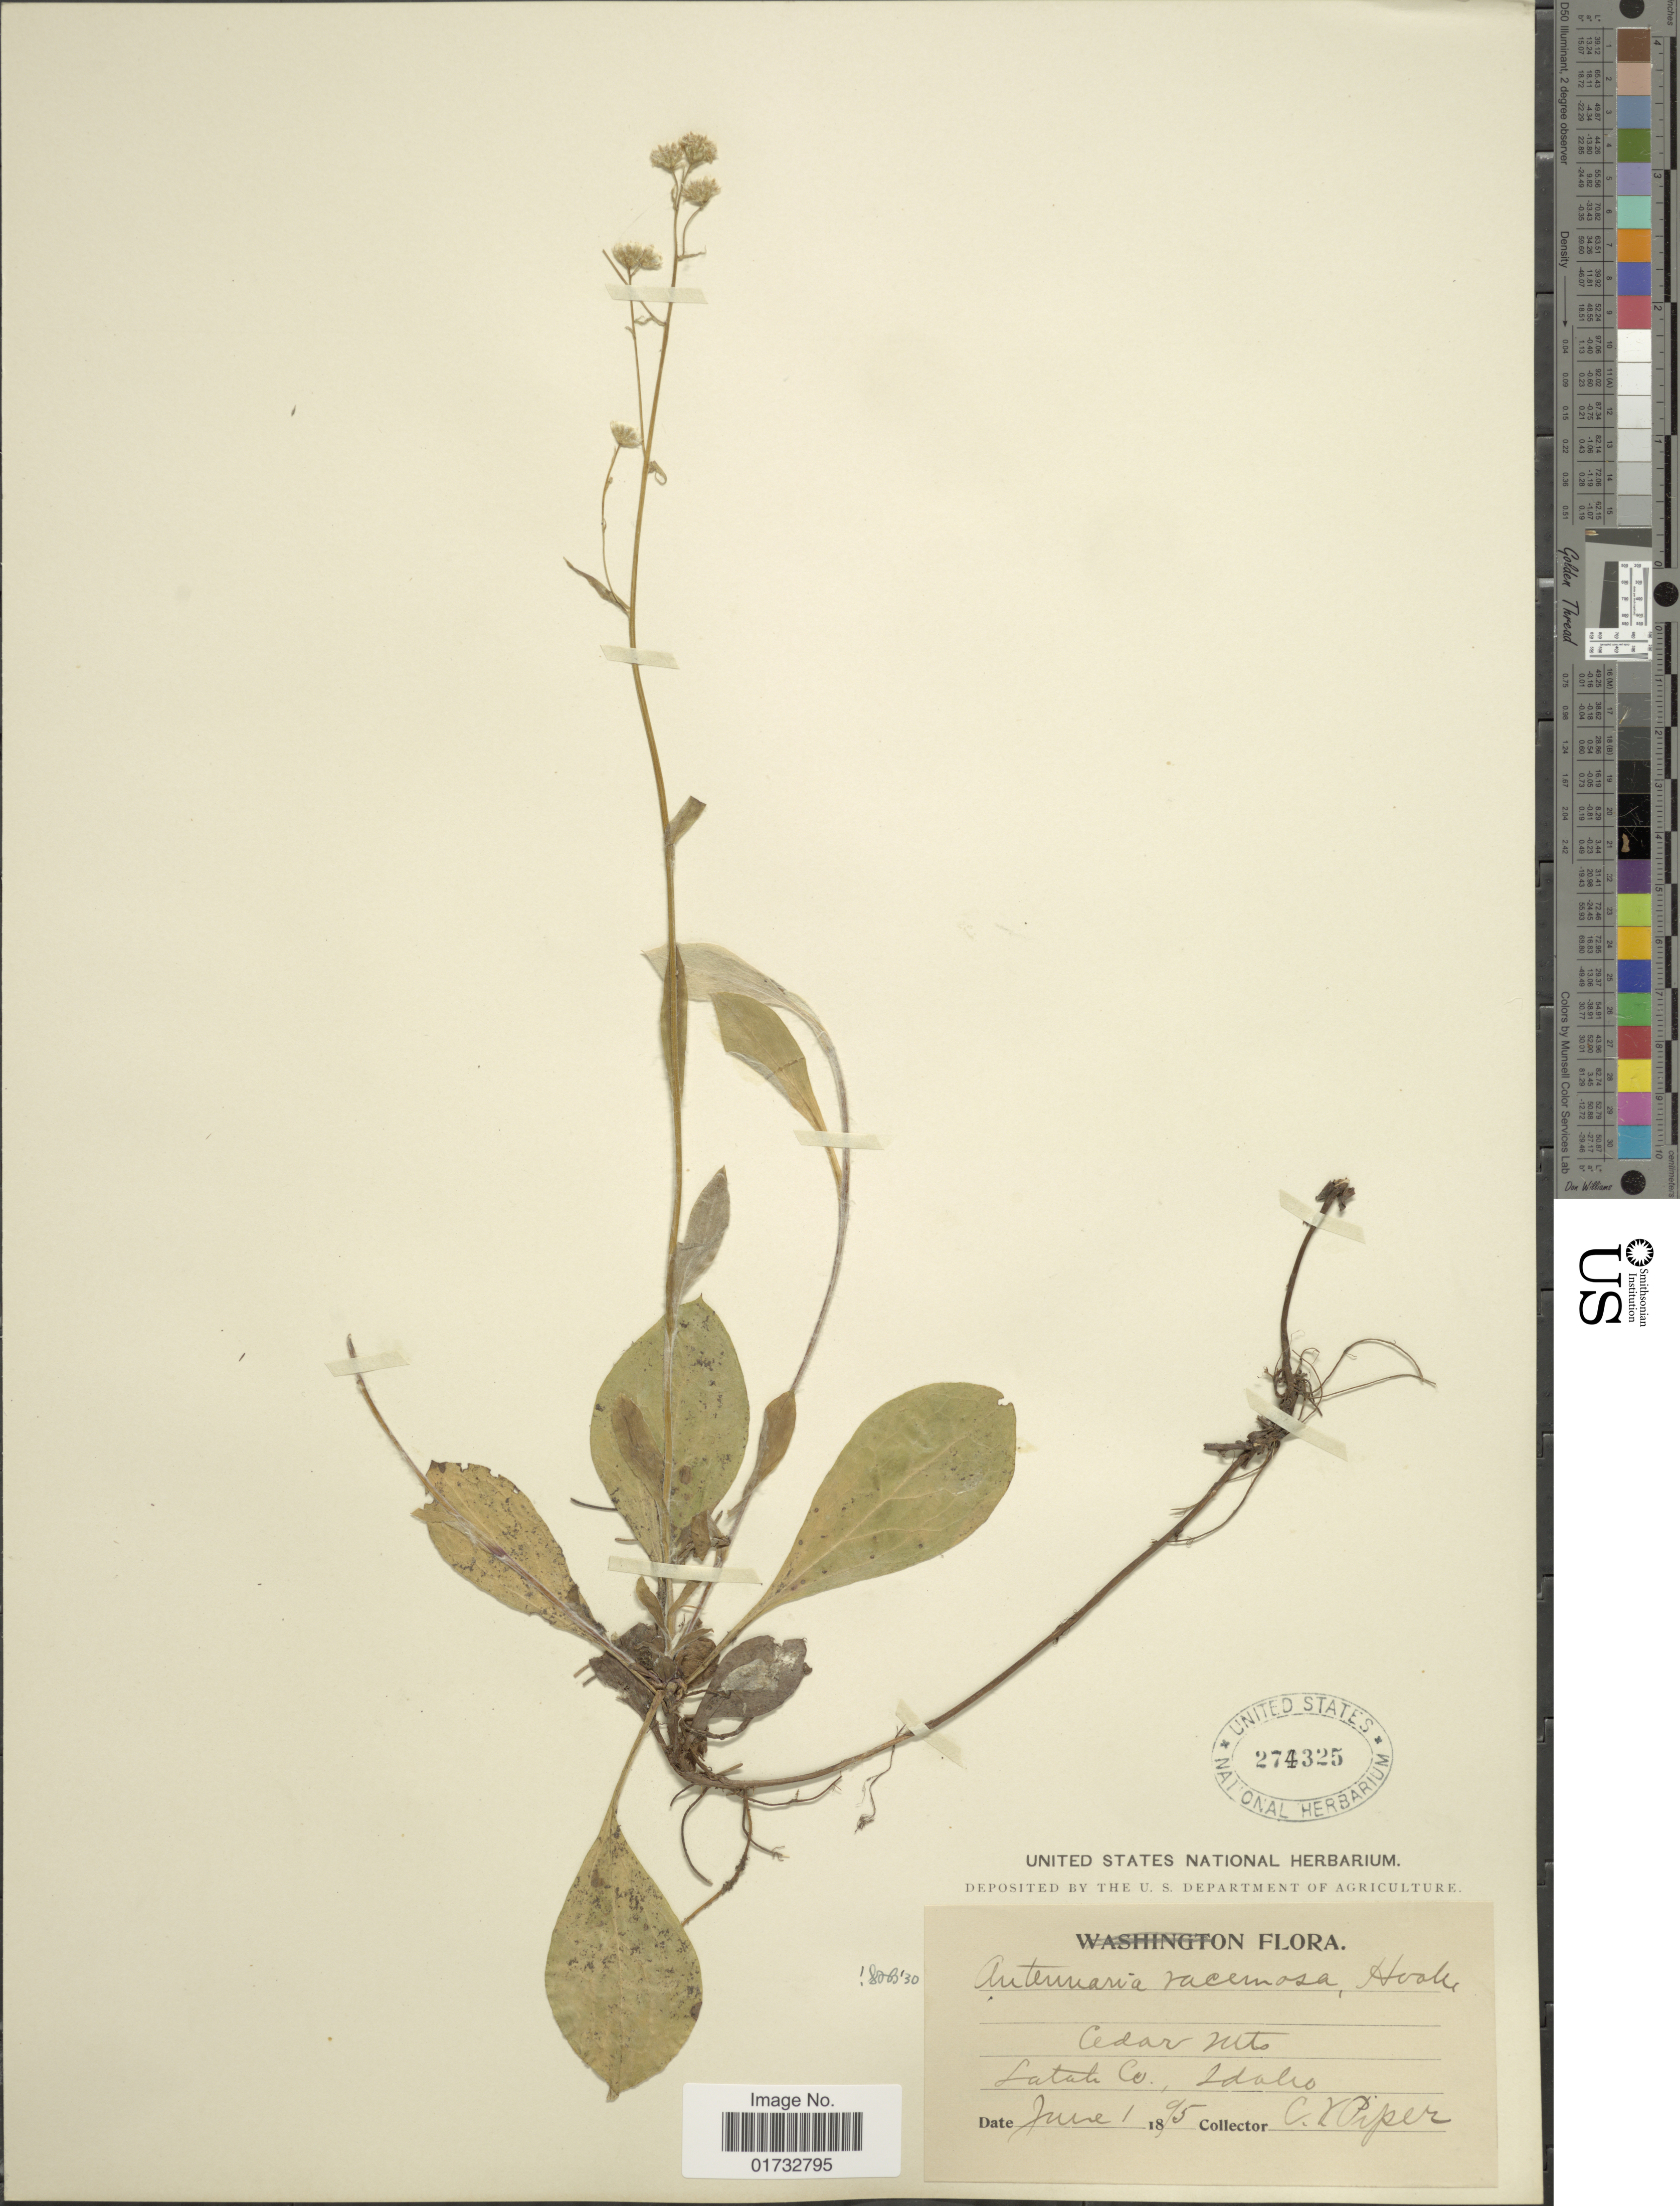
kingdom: Plantae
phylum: Tracheophyta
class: Magnoliopsida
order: Asterales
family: Asteraceae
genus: Antennaria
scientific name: Antennaria racemosa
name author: Hook.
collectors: C. V. Piper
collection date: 1895-06-01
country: United States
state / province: Idaho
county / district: Latah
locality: Cedar Mts. Latah Co.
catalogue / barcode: US 274325